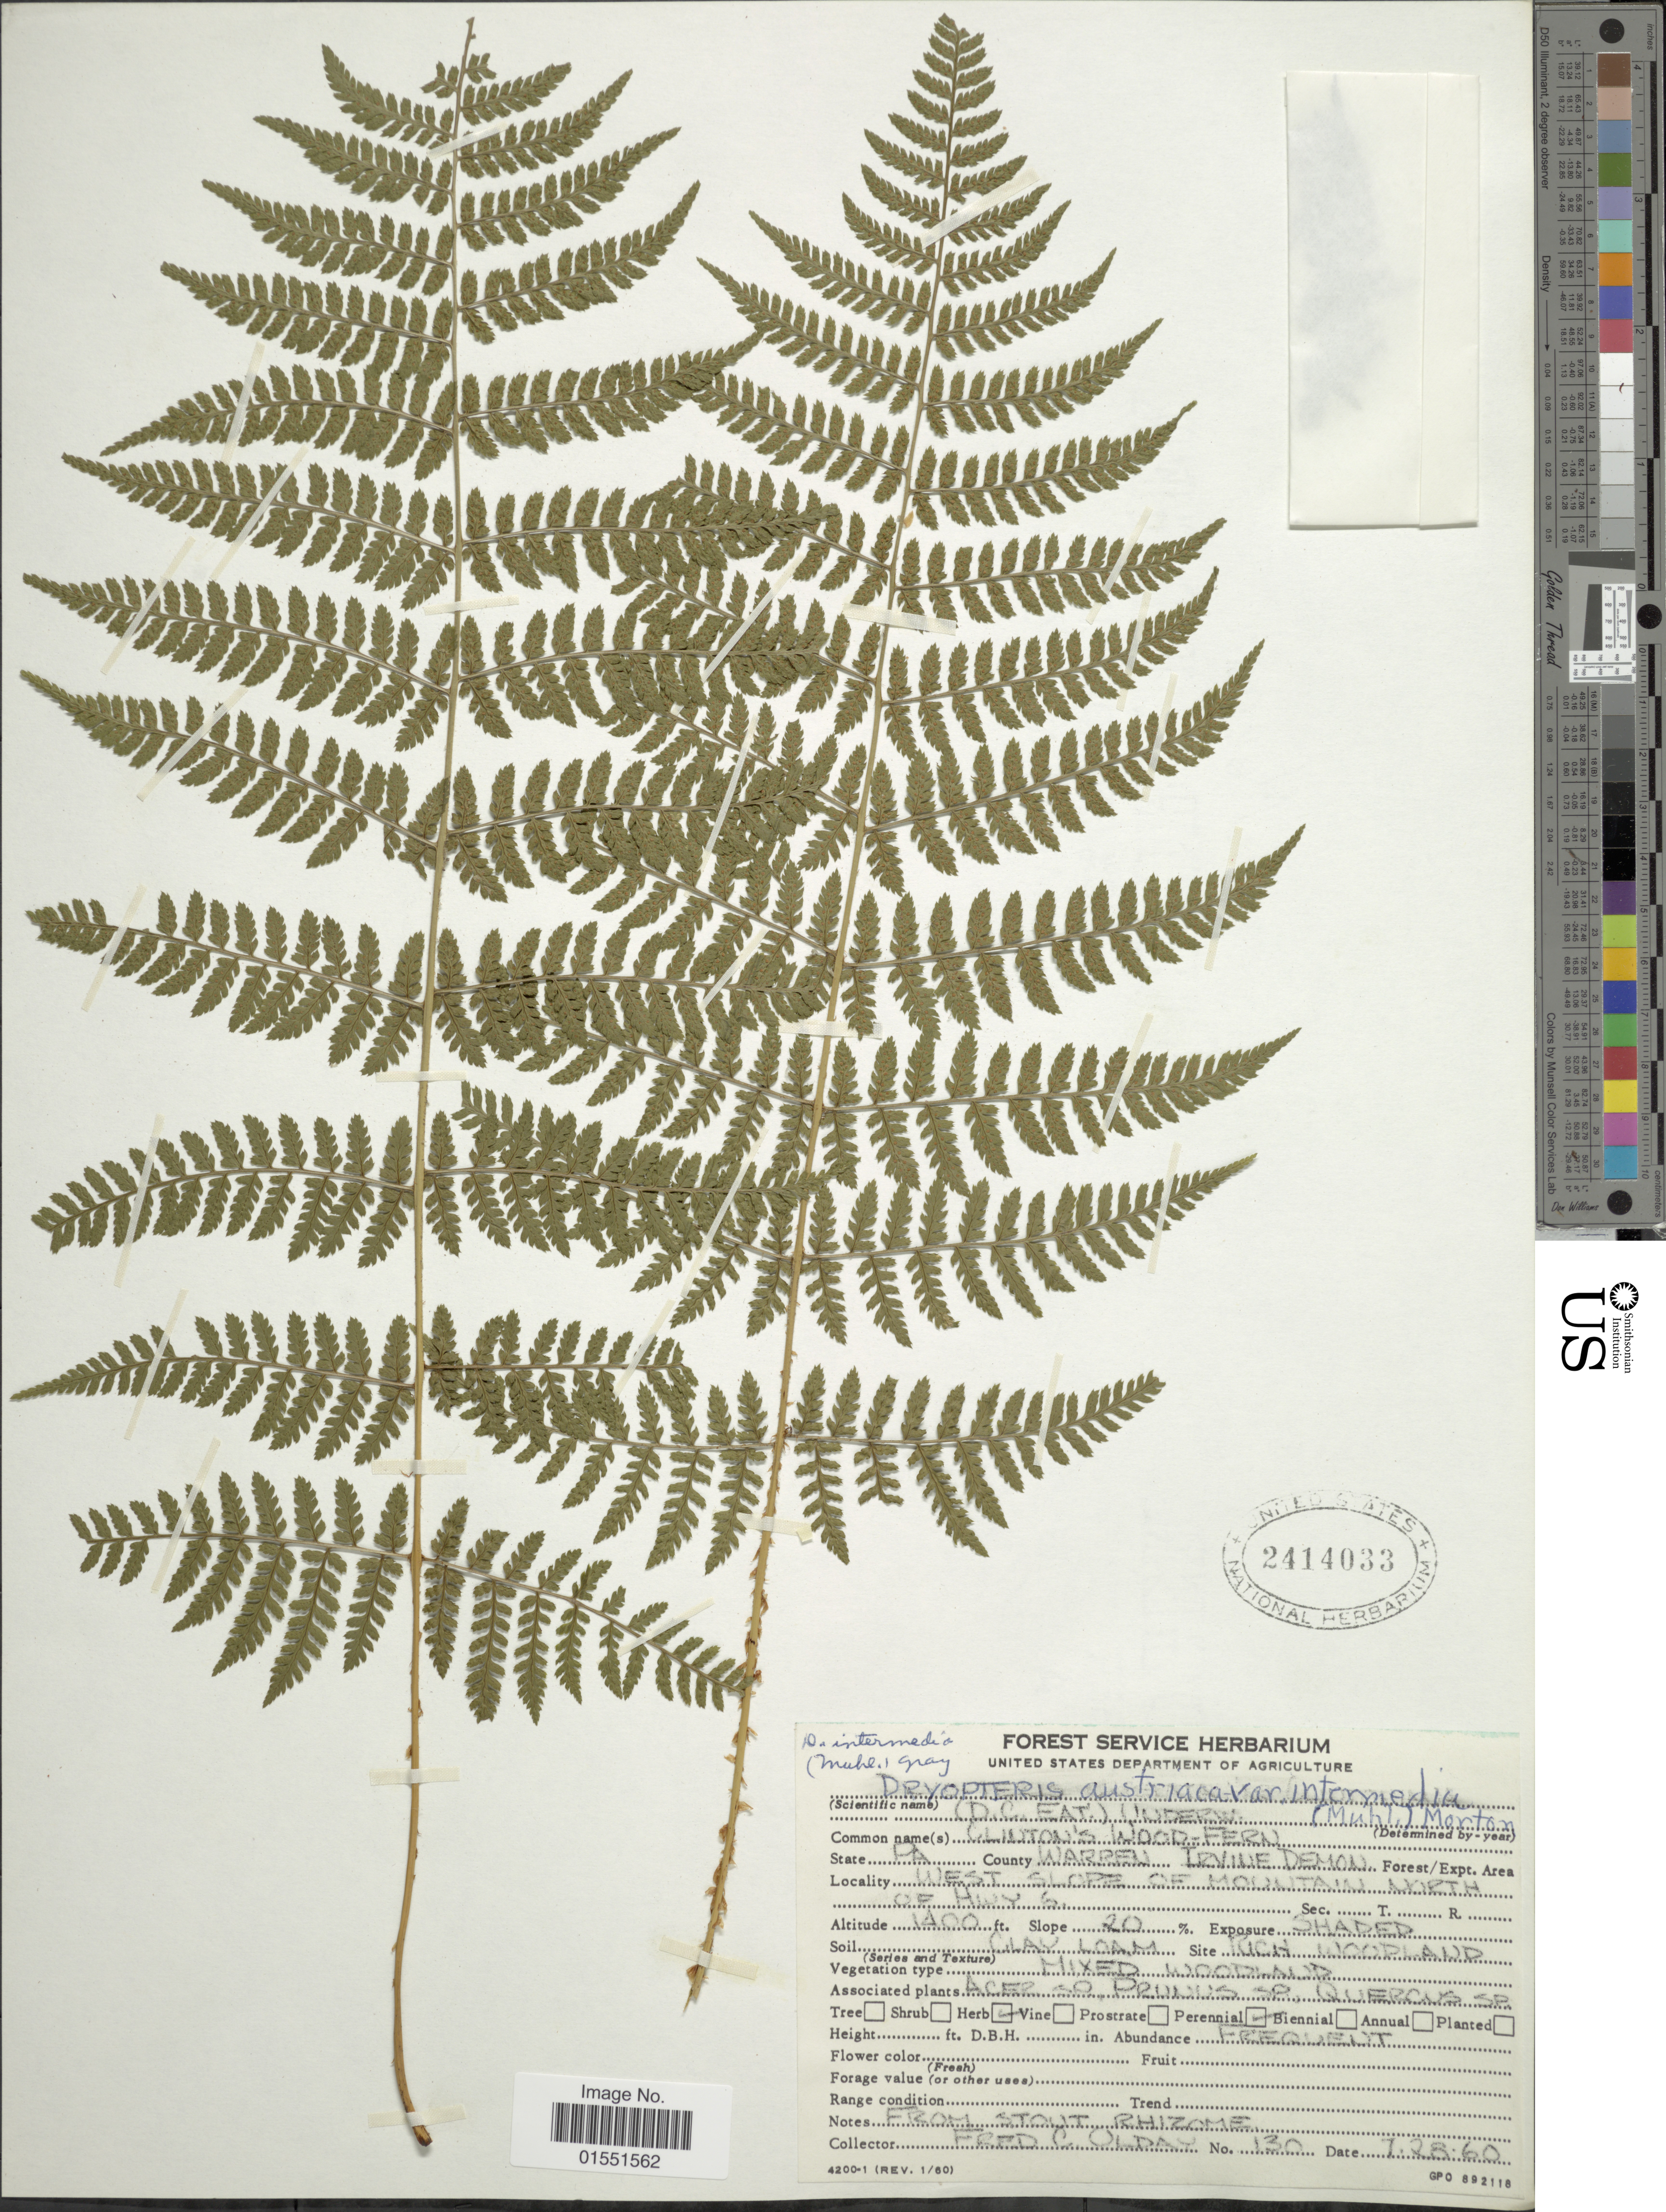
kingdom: Plantae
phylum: Tracheophyta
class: Polypodiopsida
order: Polypodiales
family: Dryopteridaceae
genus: Dryopteris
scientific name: Dryopteris intermedia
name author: (Muhl.) A. Gray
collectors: F. Olday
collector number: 130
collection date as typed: Transcribed d/m/y: 28/7/60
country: United States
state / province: Pennsylvania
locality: State: PA. County: Warren. Irvine Demon Forest/Expt. Area. West Slope of Mountain North of Hwy. S.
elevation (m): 427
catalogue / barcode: US 2424033